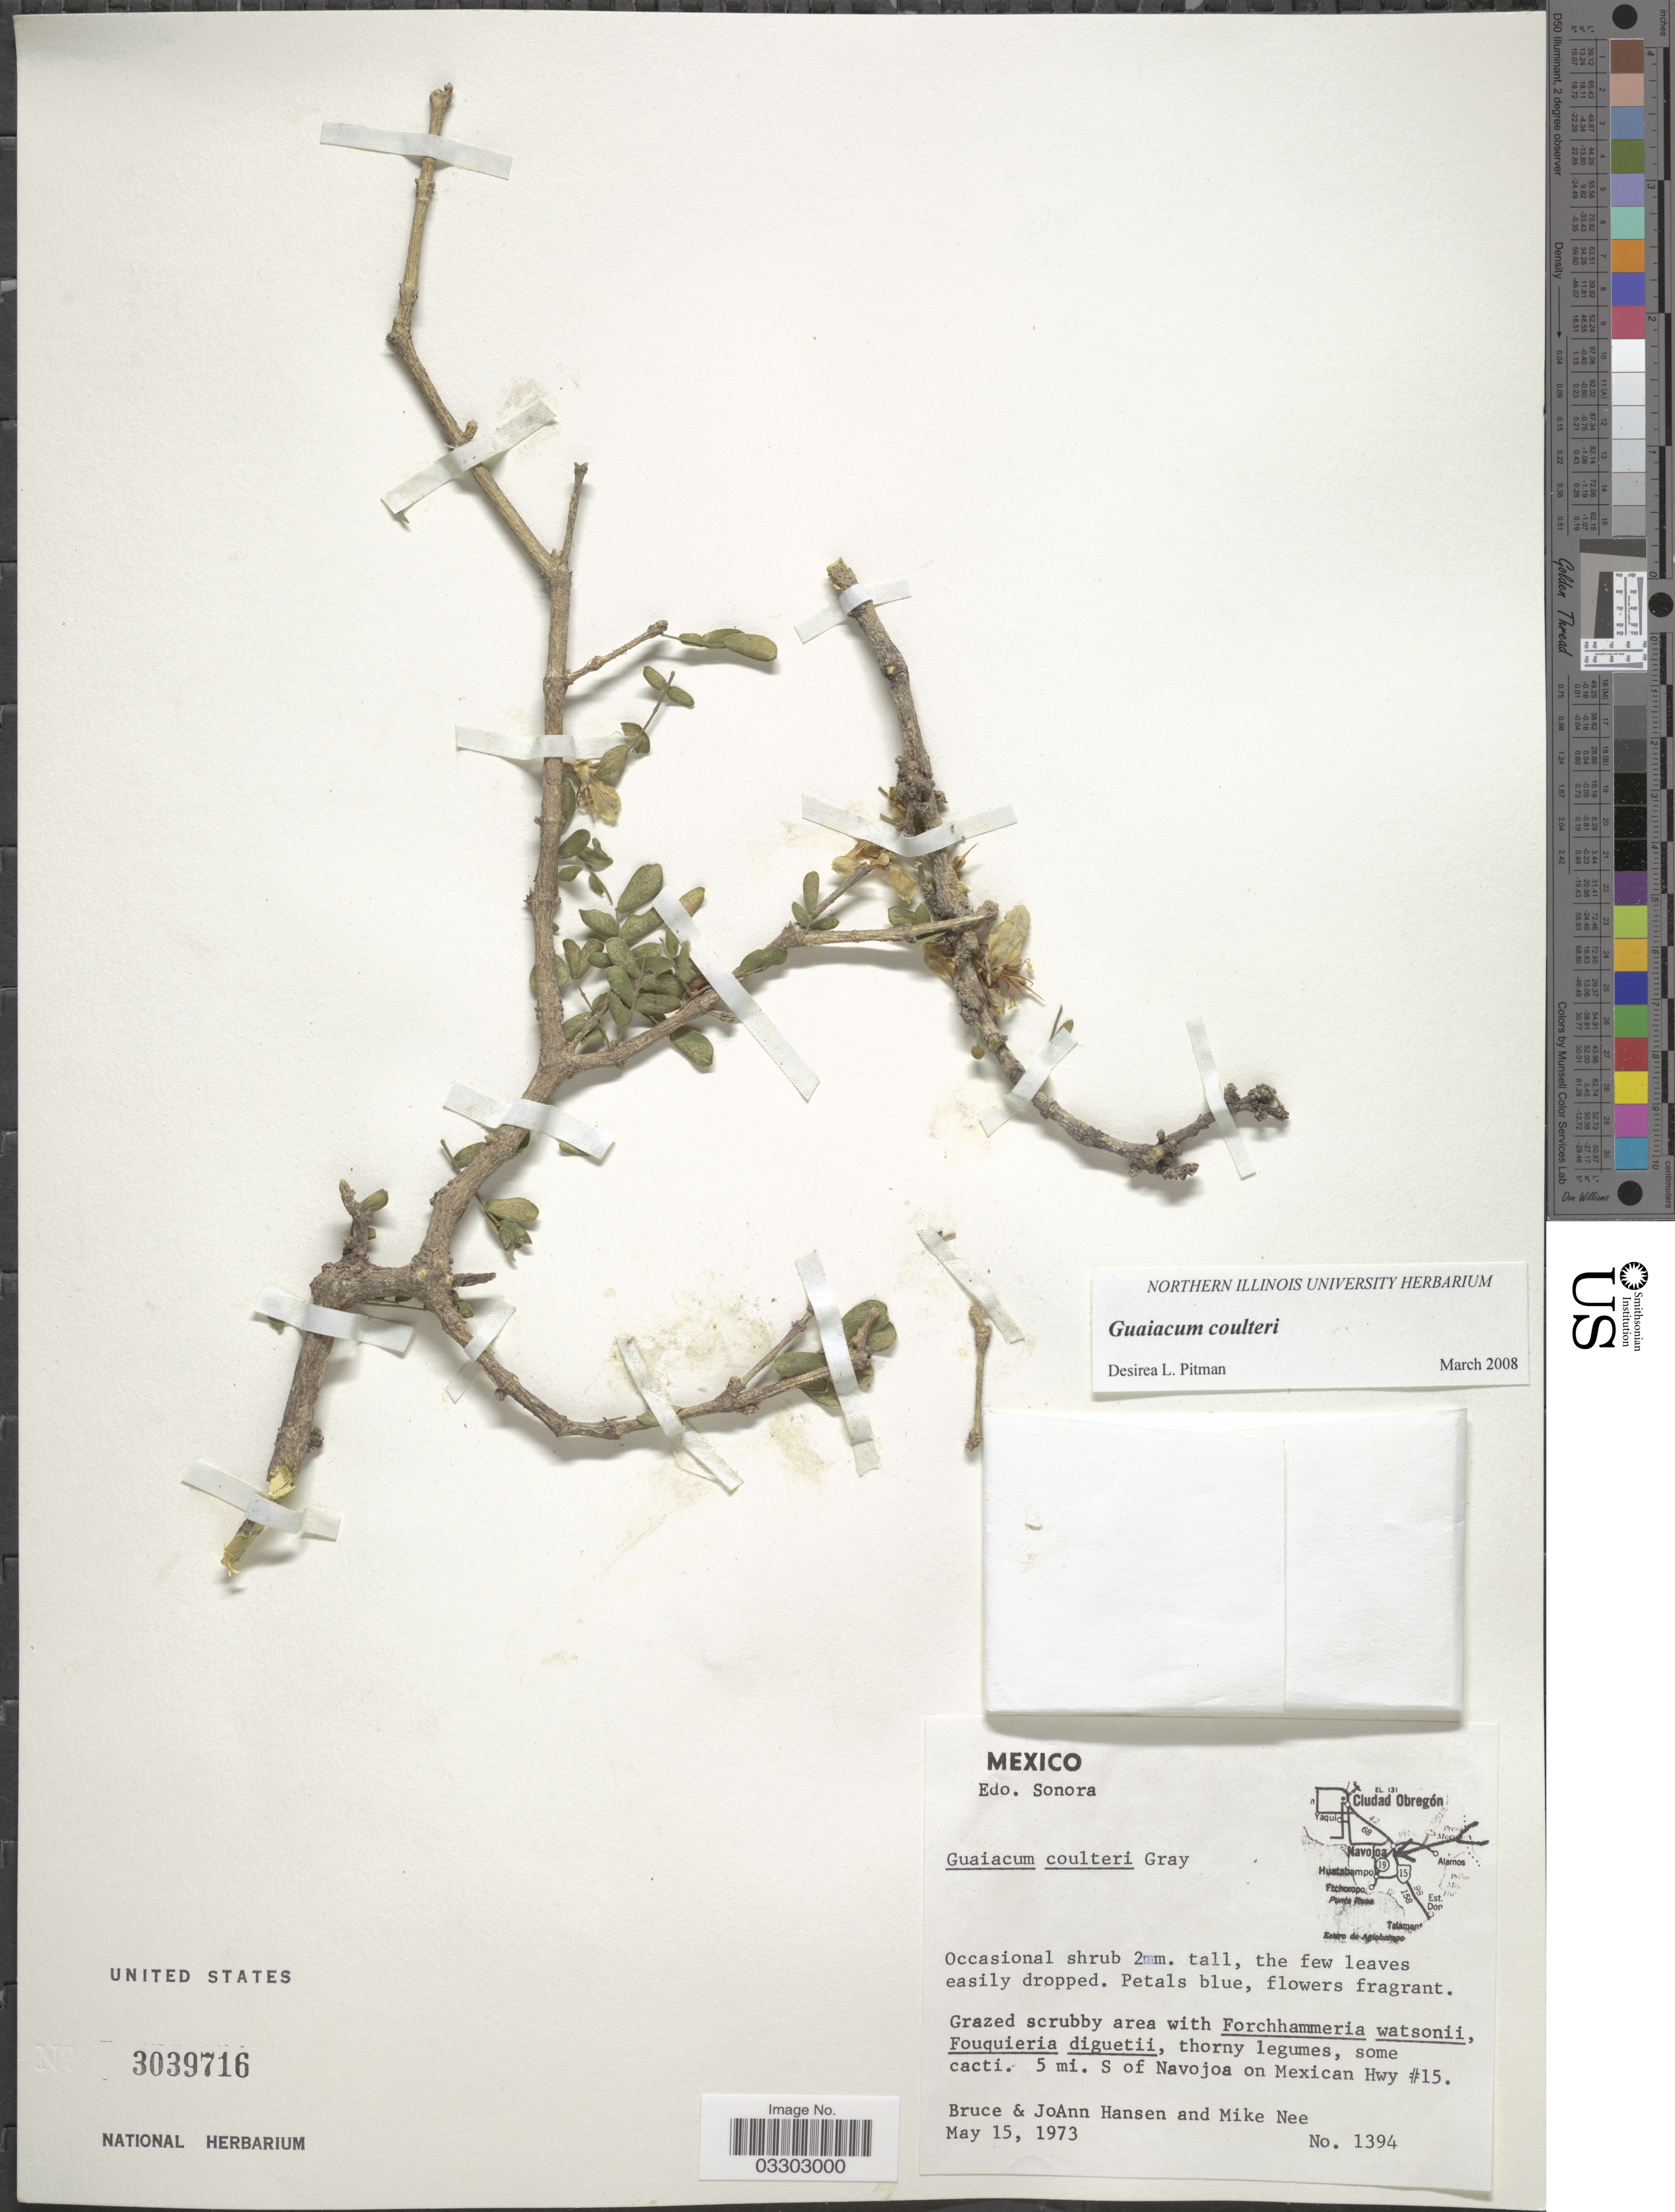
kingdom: Plantae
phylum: Tracheophyta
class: Magnoliopsida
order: Zygophyllales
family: Zygophyllaceae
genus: Guaiacum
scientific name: Guaiacum coulteri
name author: A. Gray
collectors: B. Hansen, J. Hansen & M. Nee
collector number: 1394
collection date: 1973-05-15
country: Mexico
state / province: Sonora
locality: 5 mi. S of Navojoa on Mexican Hwy #15.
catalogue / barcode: US 3039716